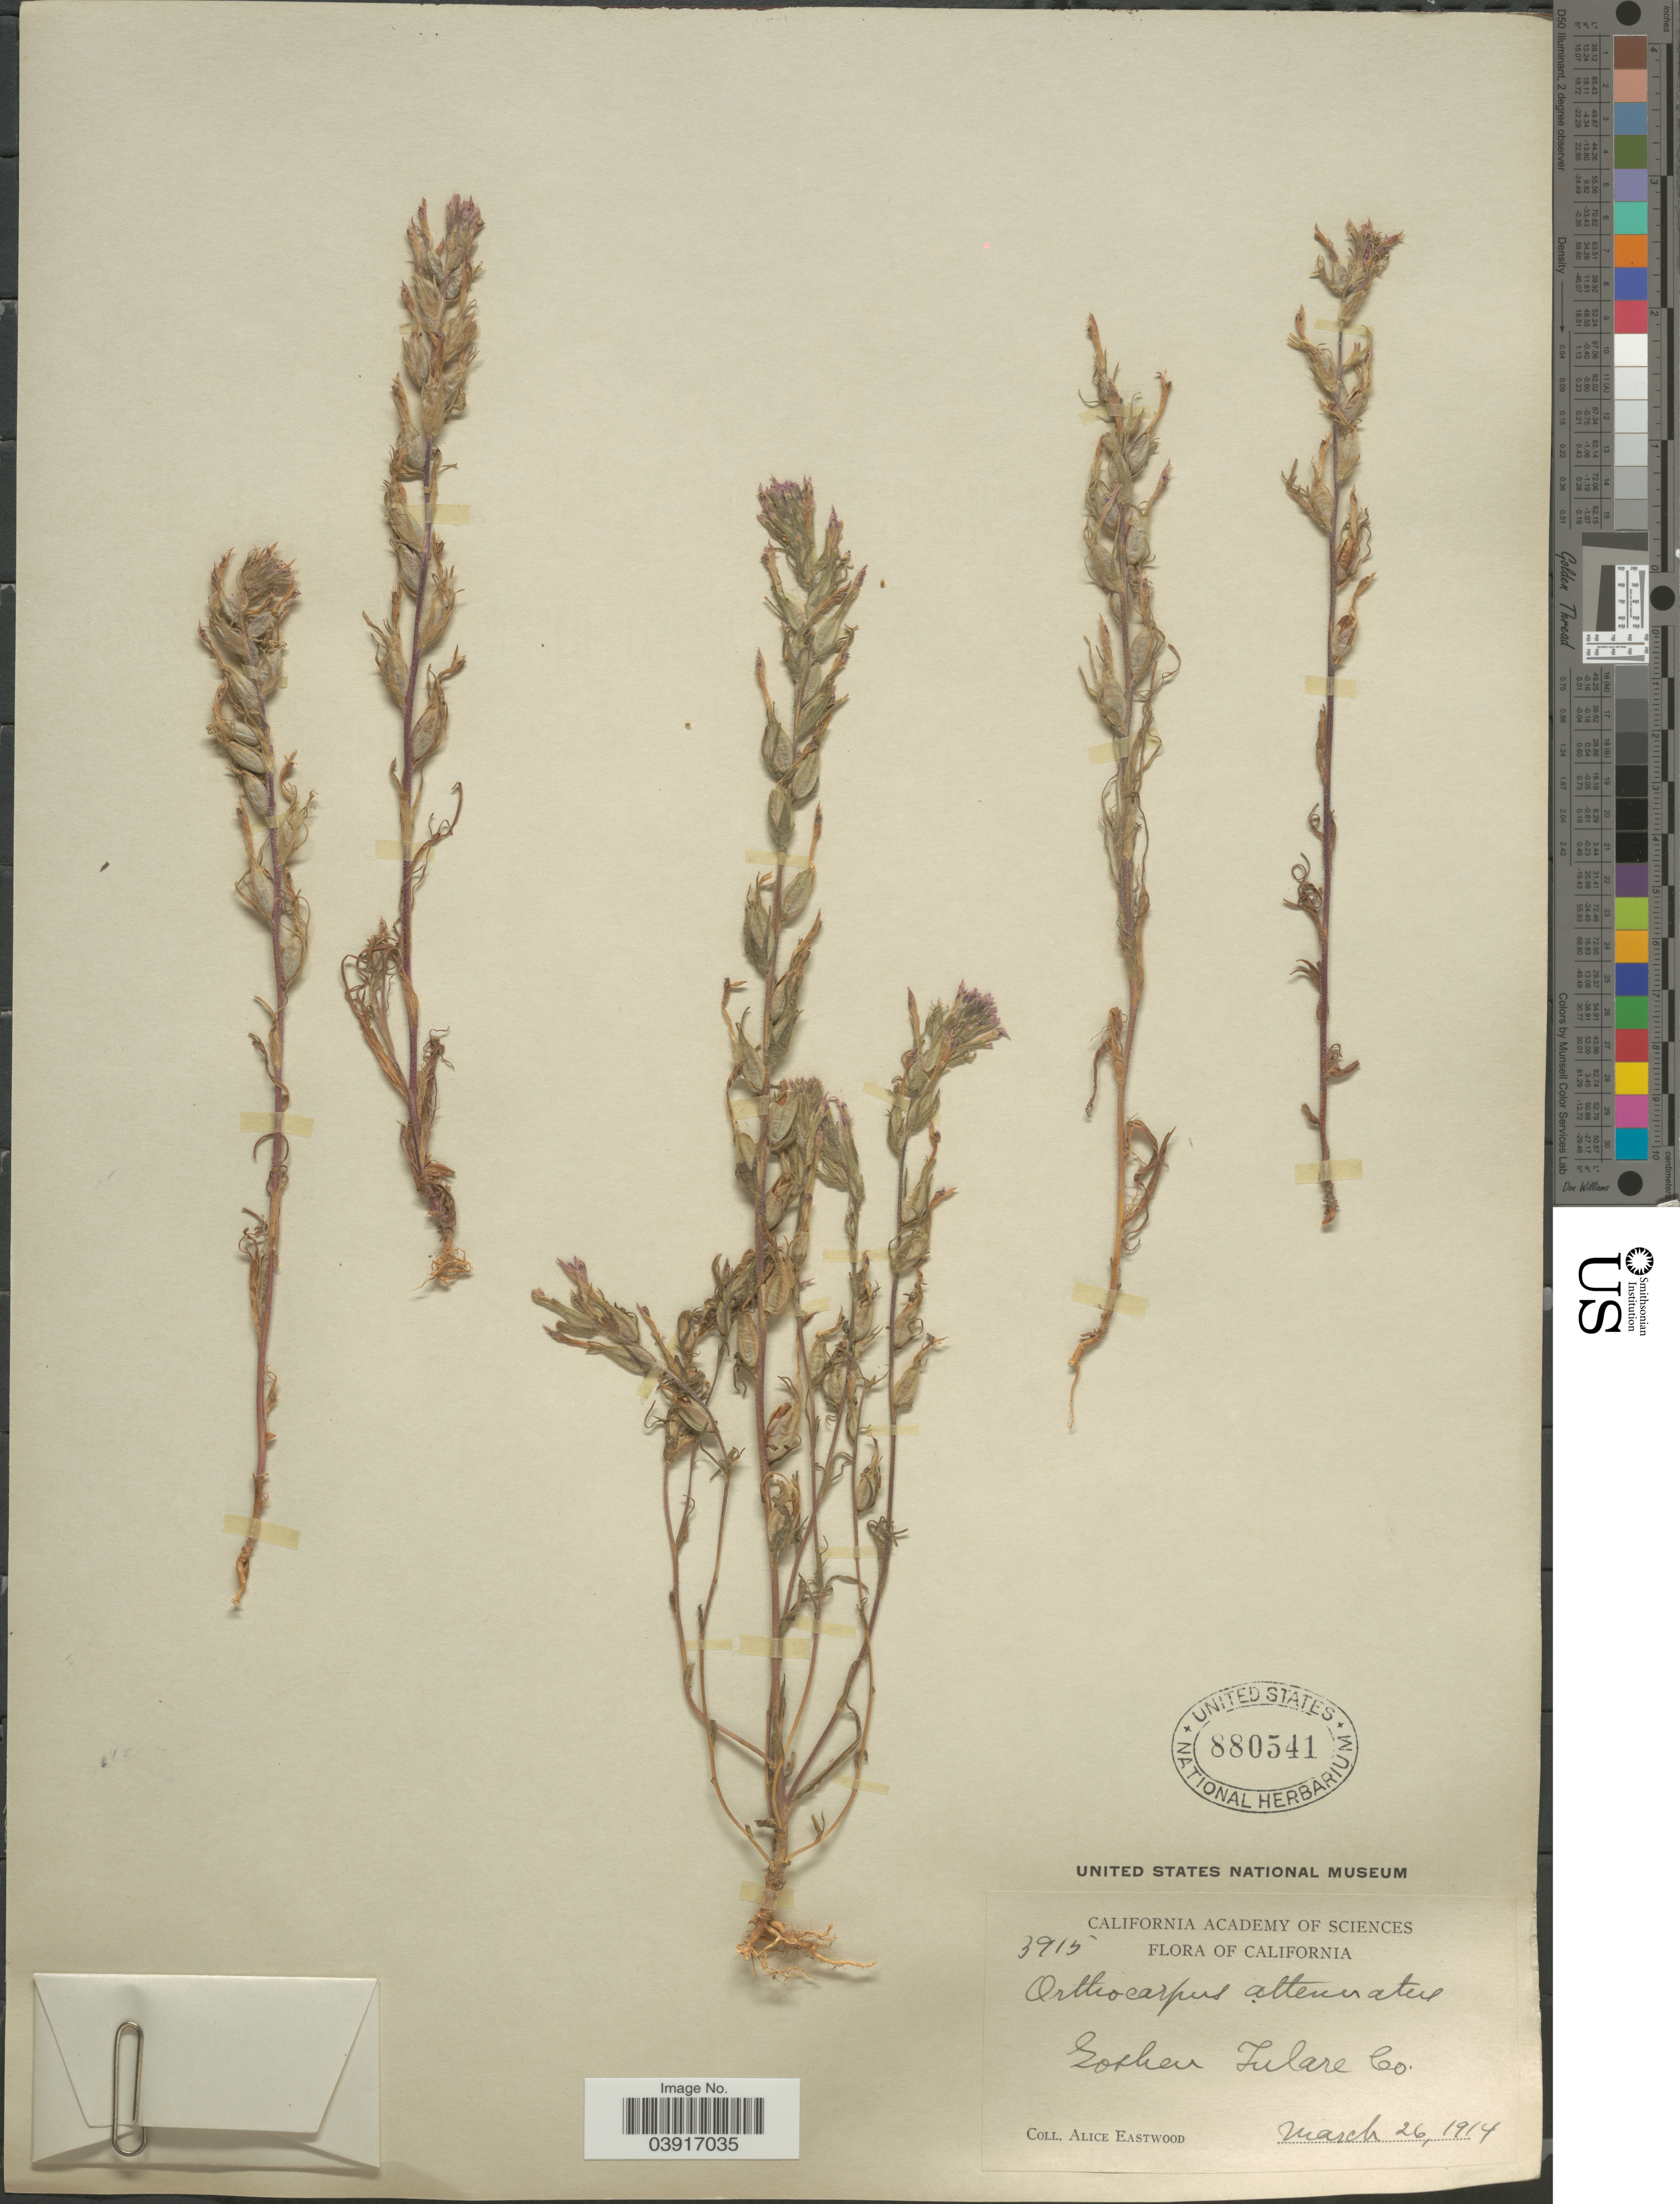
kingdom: Plantae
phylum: Tracheophyta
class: Magnoliopsida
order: Lamiales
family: Orobanchaceae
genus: Orthocarpus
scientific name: Orthocarpus attenuatus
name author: A. Gray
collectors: A. Eastwood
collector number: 3915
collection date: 1914-03-26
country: United States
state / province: California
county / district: Tulare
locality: Goshen Tulare Co.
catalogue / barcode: US 880541